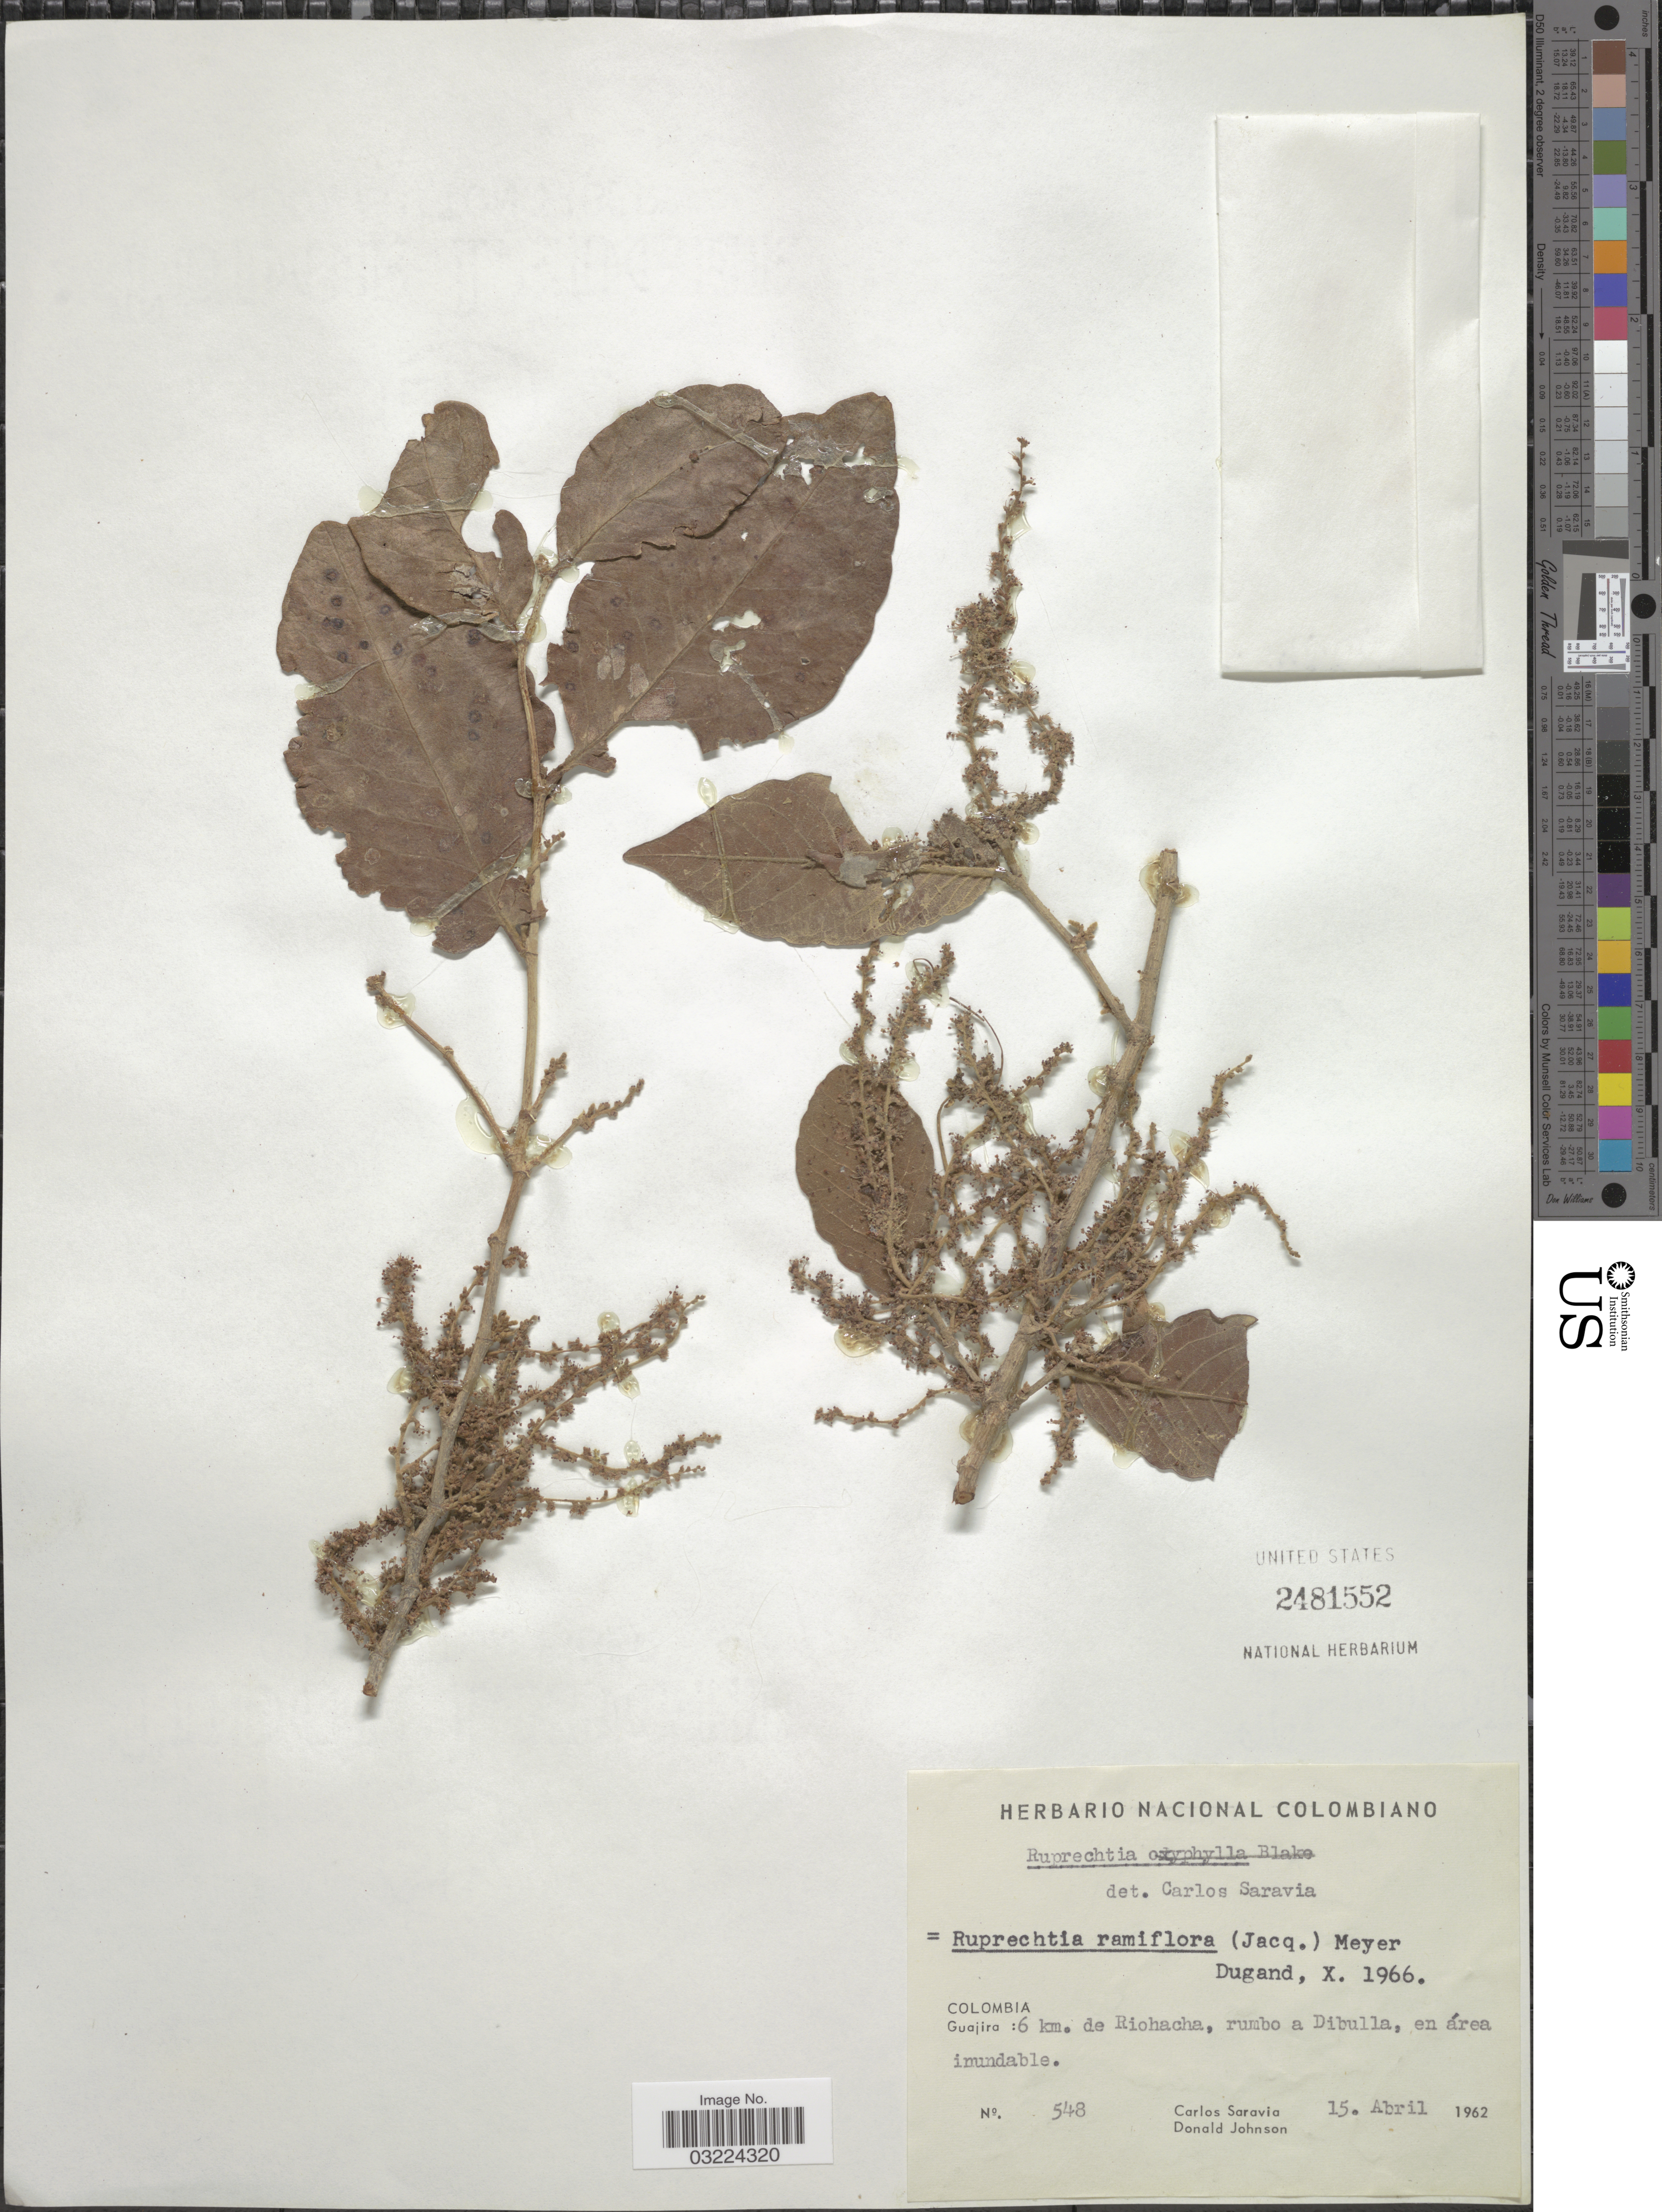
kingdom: Plantae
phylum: Tracheophyta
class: Magnoliopsida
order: Caryophyllales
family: Polygonaceae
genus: Ruprechtia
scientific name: Ruprechtia ramiflora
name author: (Jacq.) C.A. Mey.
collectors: C. Saravia & D. Johnson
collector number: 548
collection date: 1962-04-15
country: Colombia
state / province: La Guajira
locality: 6 km. de Riohacha, rumbo a Dibulla.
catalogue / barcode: US 2481552